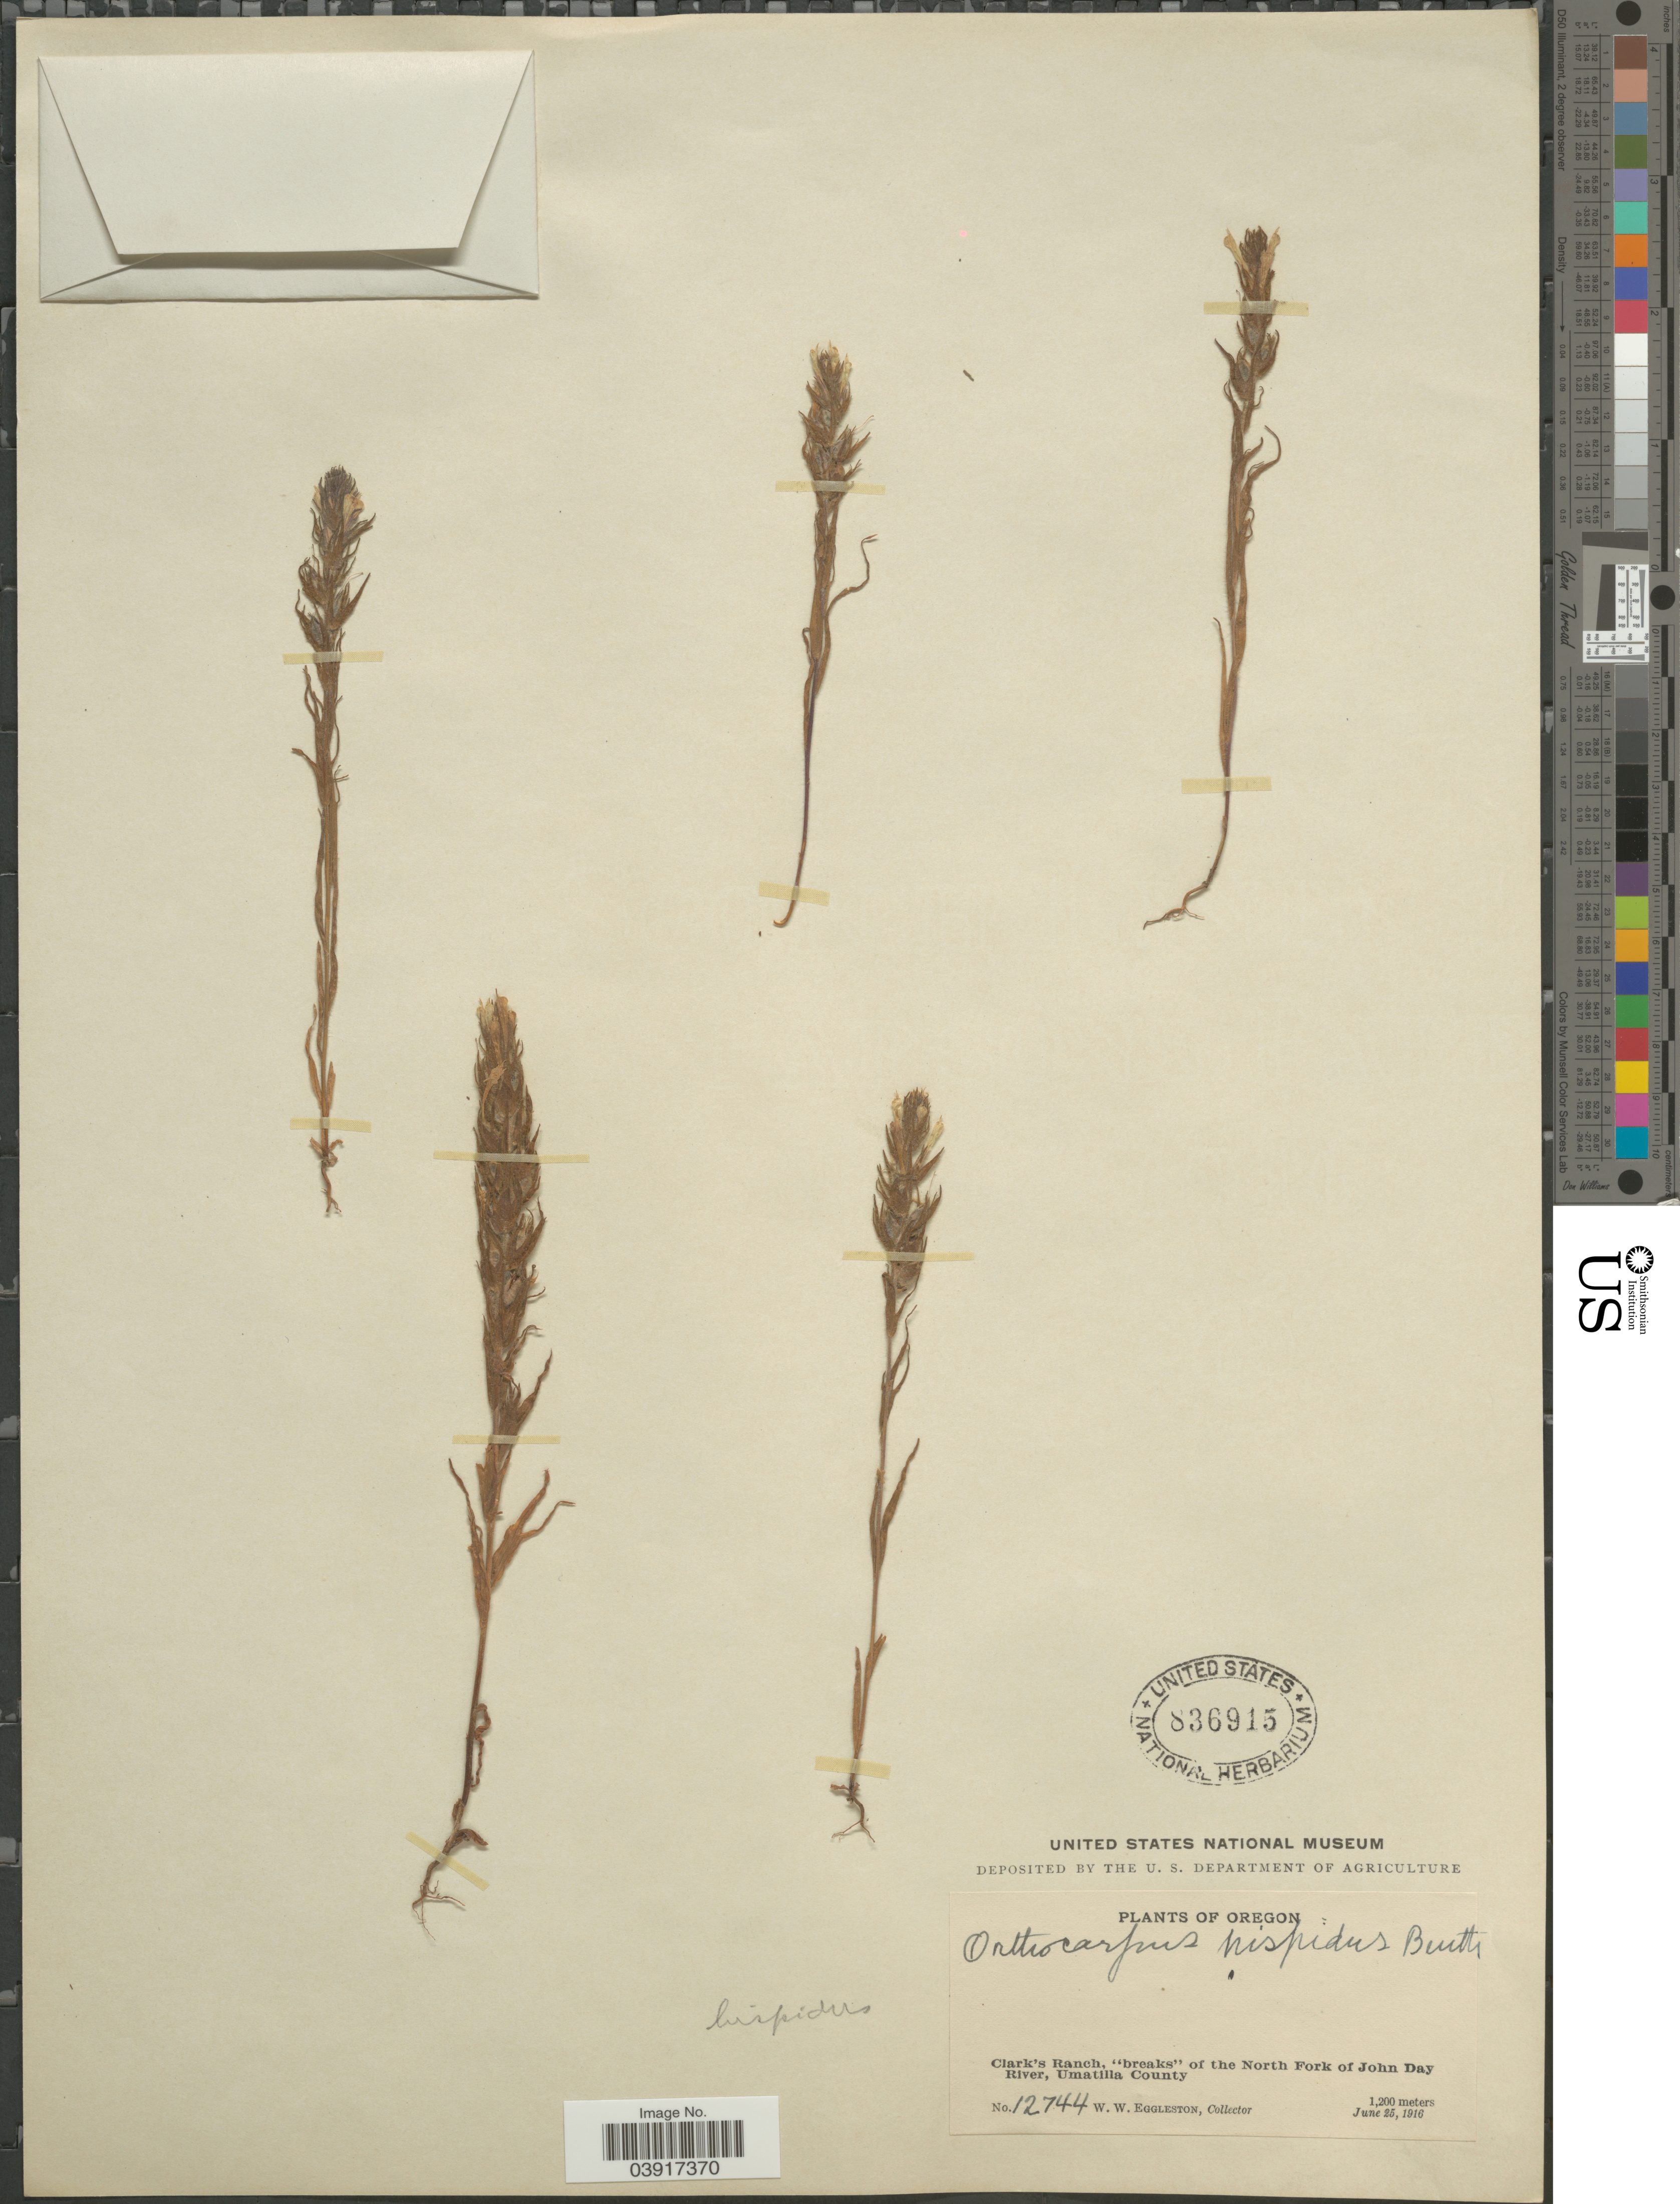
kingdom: Plantae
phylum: Tracheophyta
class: Magnoliopsida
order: Lamiales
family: Orobanchaceae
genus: Orthocarpus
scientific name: Orthocarpus hispidus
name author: Benth.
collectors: W. W. Eggleston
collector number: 12744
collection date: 1916-06-25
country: United States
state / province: Oregon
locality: Clark's Ranch, "breaks" of the North Fork of John Day River, Umatilla County.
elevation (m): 1200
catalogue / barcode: US 836915